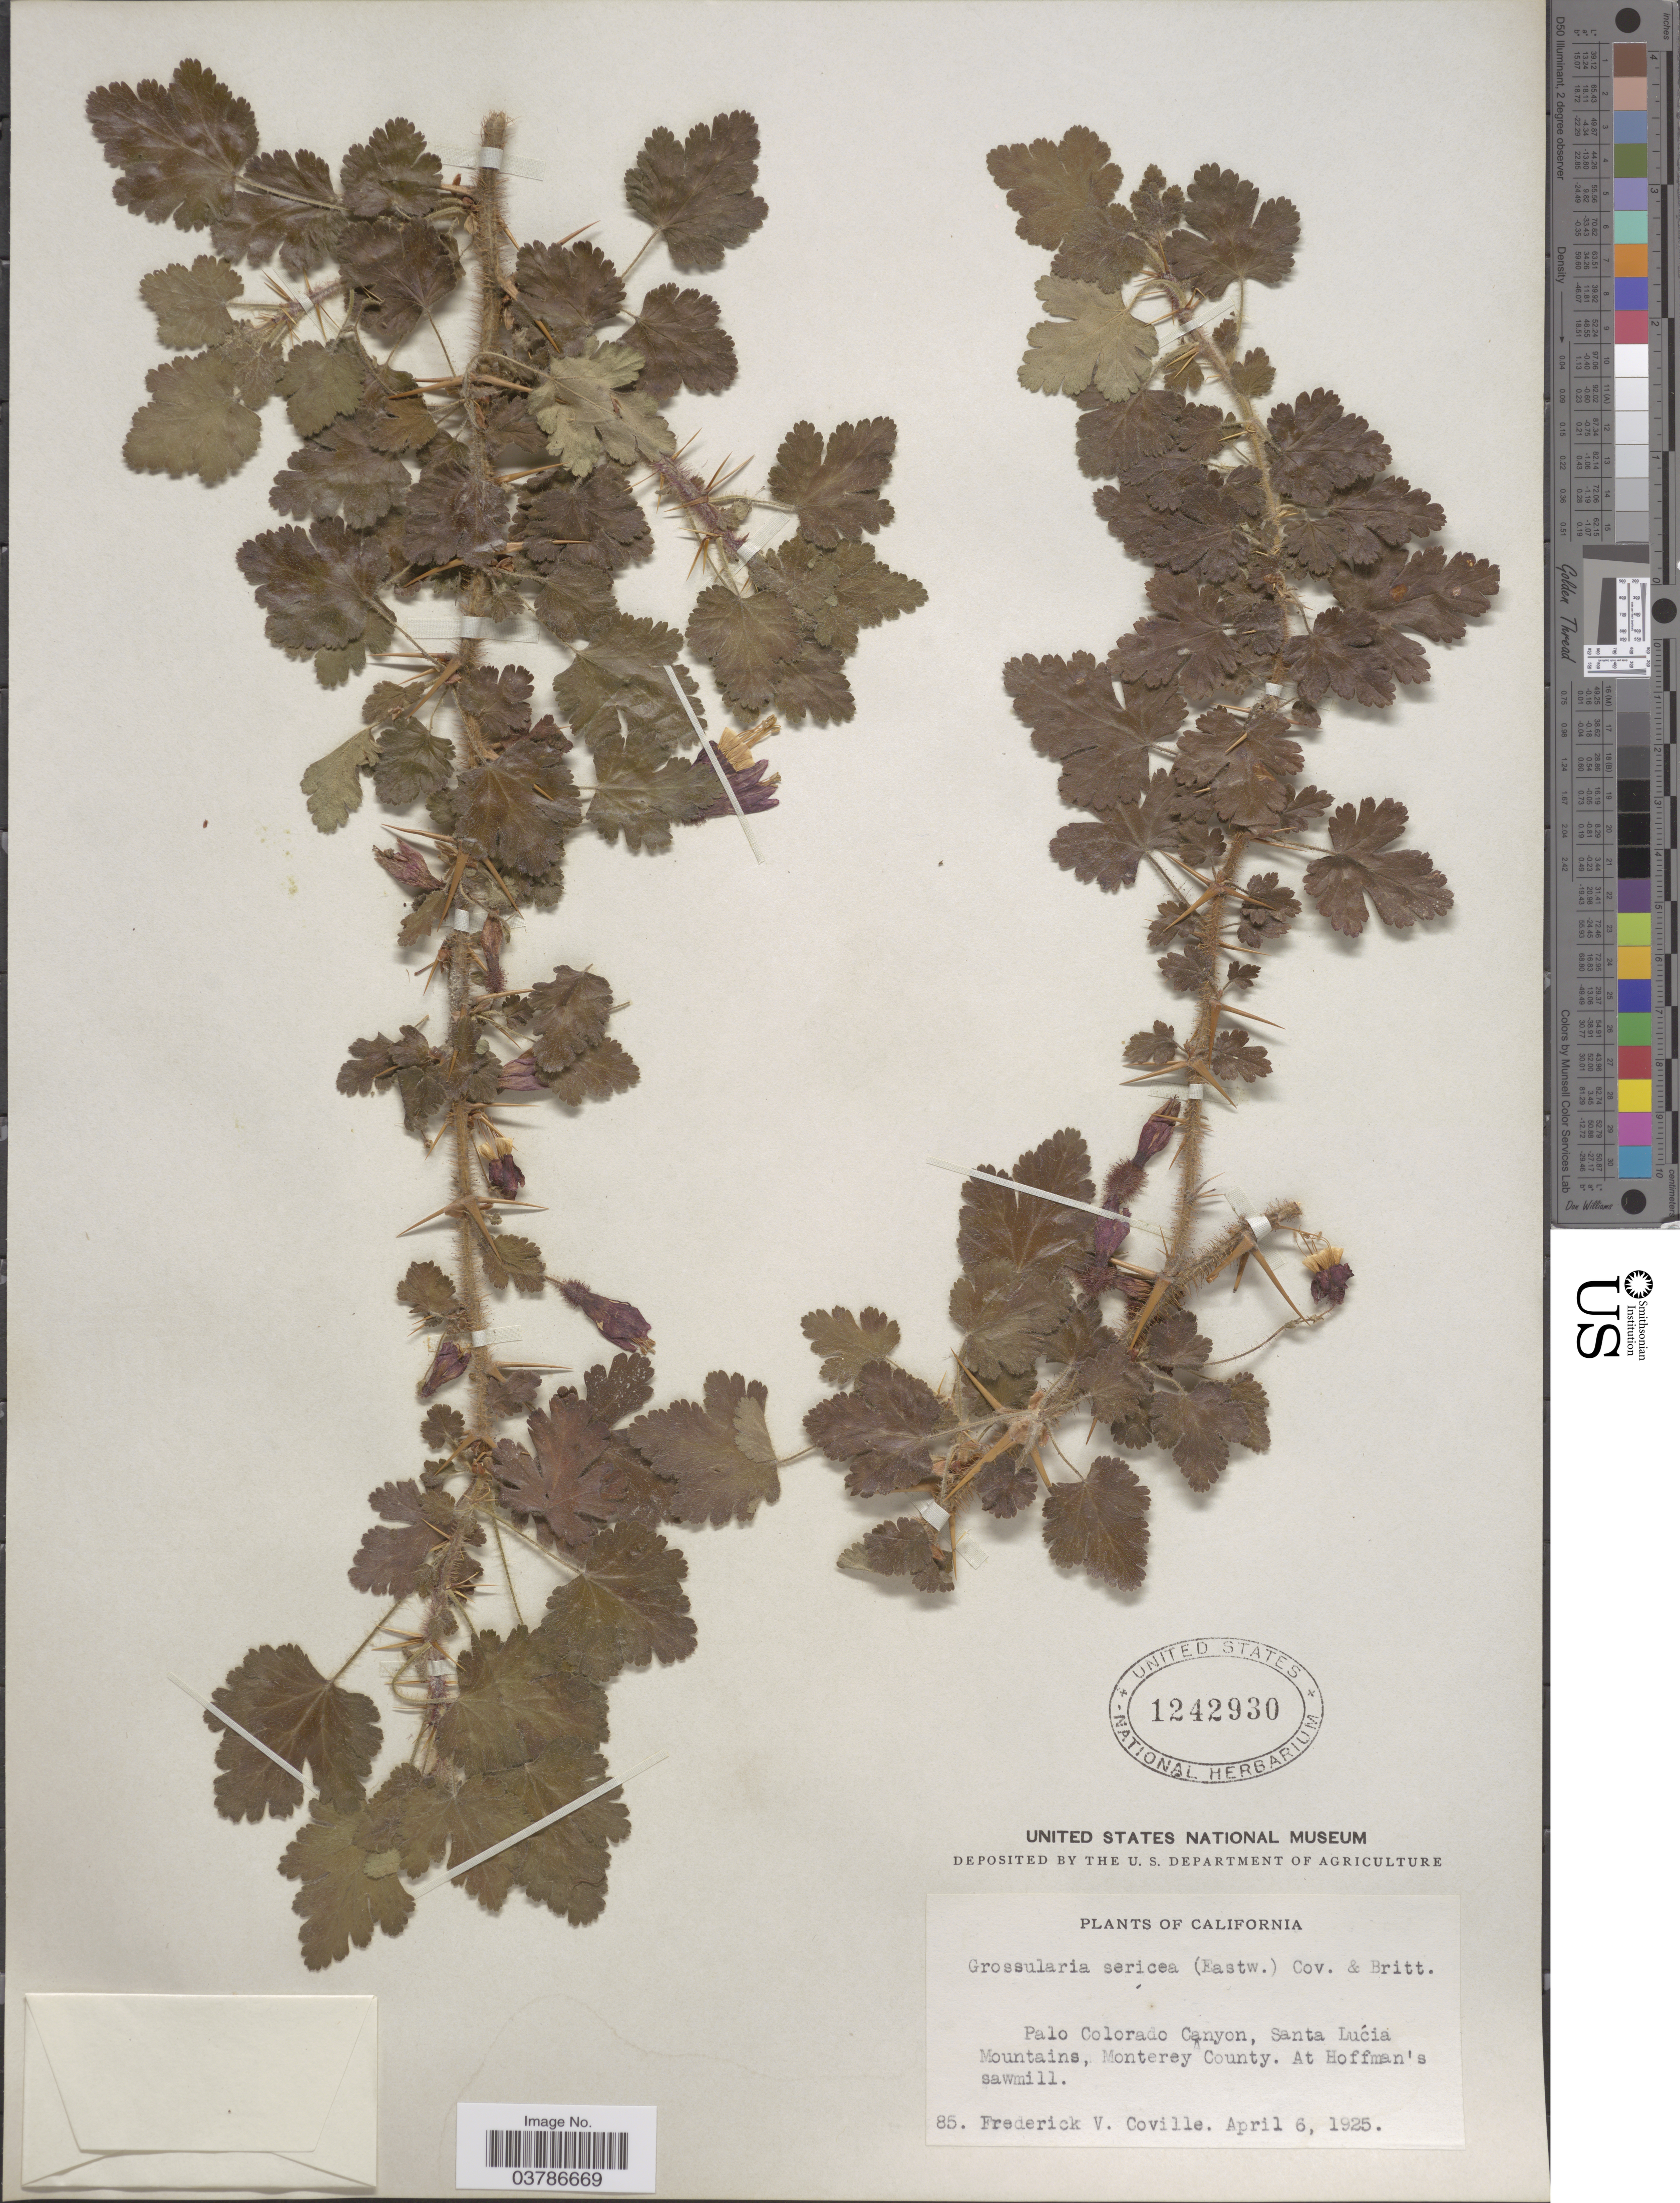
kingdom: Plantae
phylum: Tracheophyta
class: Magnoliopsida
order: Saxifragales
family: Grossulariaceae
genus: Ribes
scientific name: Ribes sericeum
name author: Eastw.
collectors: F. V. Coville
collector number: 85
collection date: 1925-04-06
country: United States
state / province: California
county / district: Monterey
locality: Palo Colorado Canyon, Santa Lucia Mountains, Monterey County. At Hoffman's sawmill.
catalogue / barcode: US 1242930